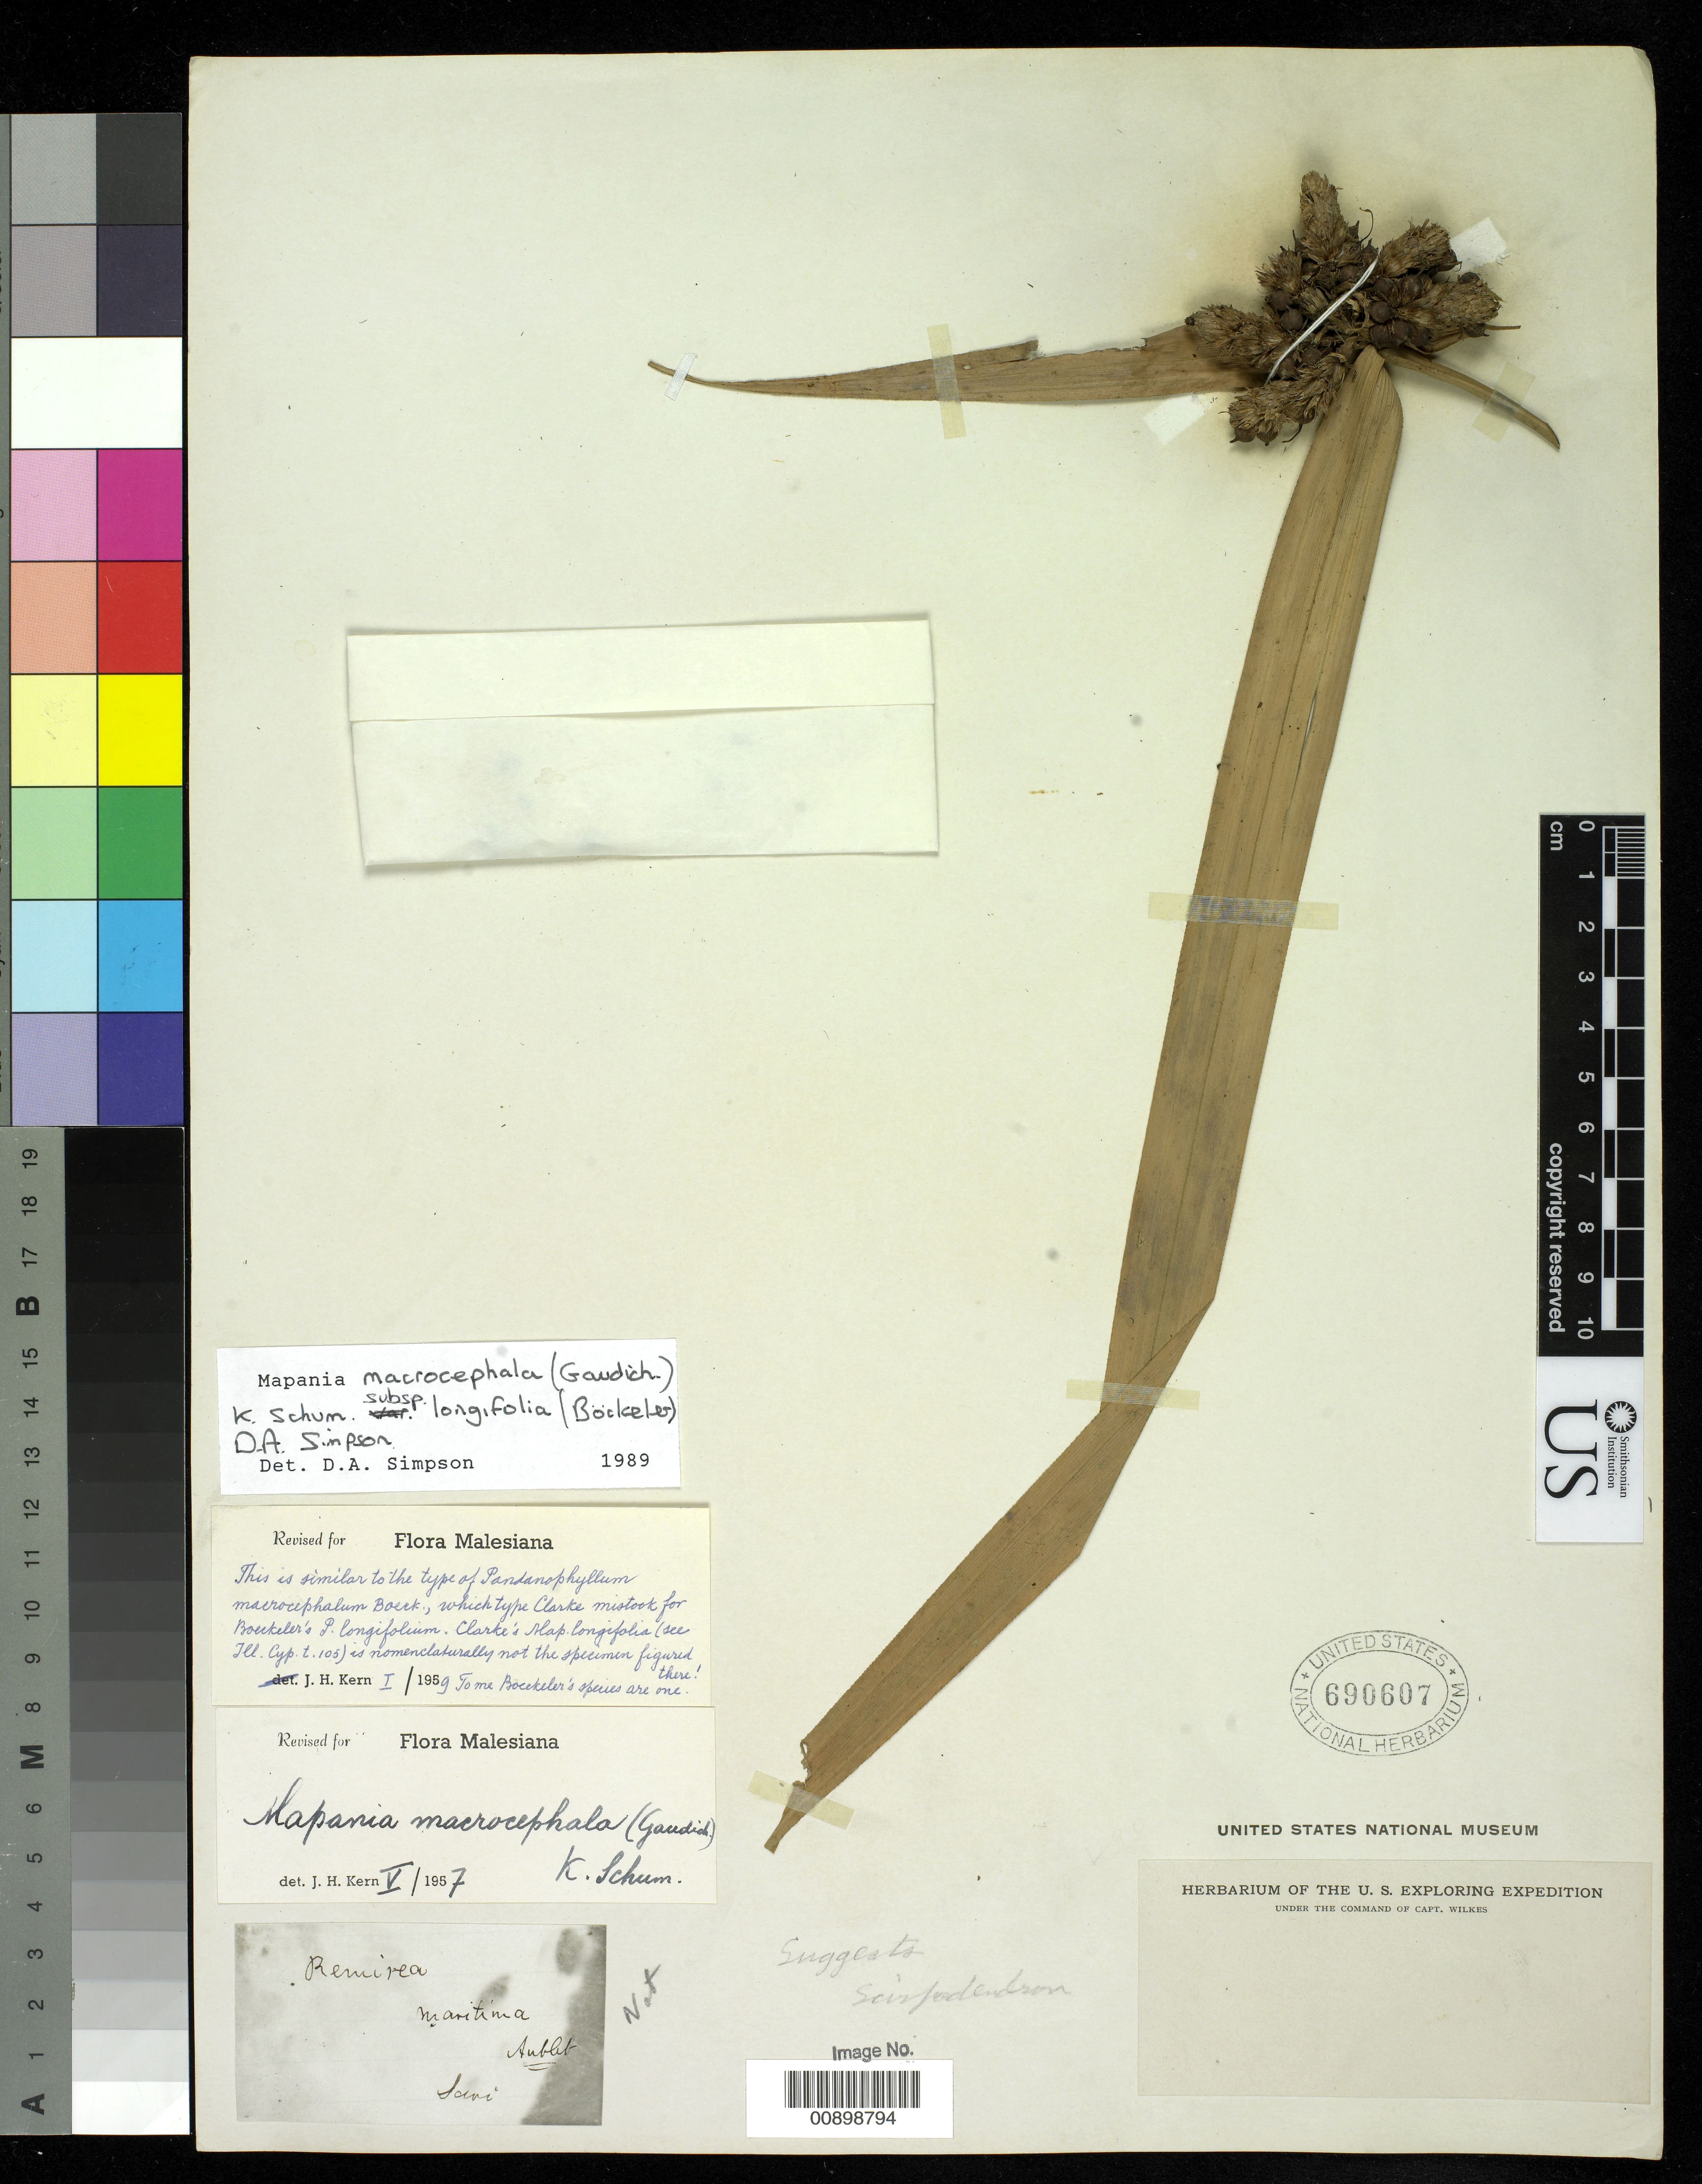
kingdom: Plantae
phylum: Tracheophyta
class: Liliopsida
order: Poales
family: Cyperaceae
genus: Mapania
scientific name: Mapania macrocephala subsp. longifolia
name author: (Boeckeler) D.A. Simpson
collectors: Wilkes Explor. Exped.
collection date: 1838/1842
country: Chile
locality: Savi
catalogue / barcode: US 690607